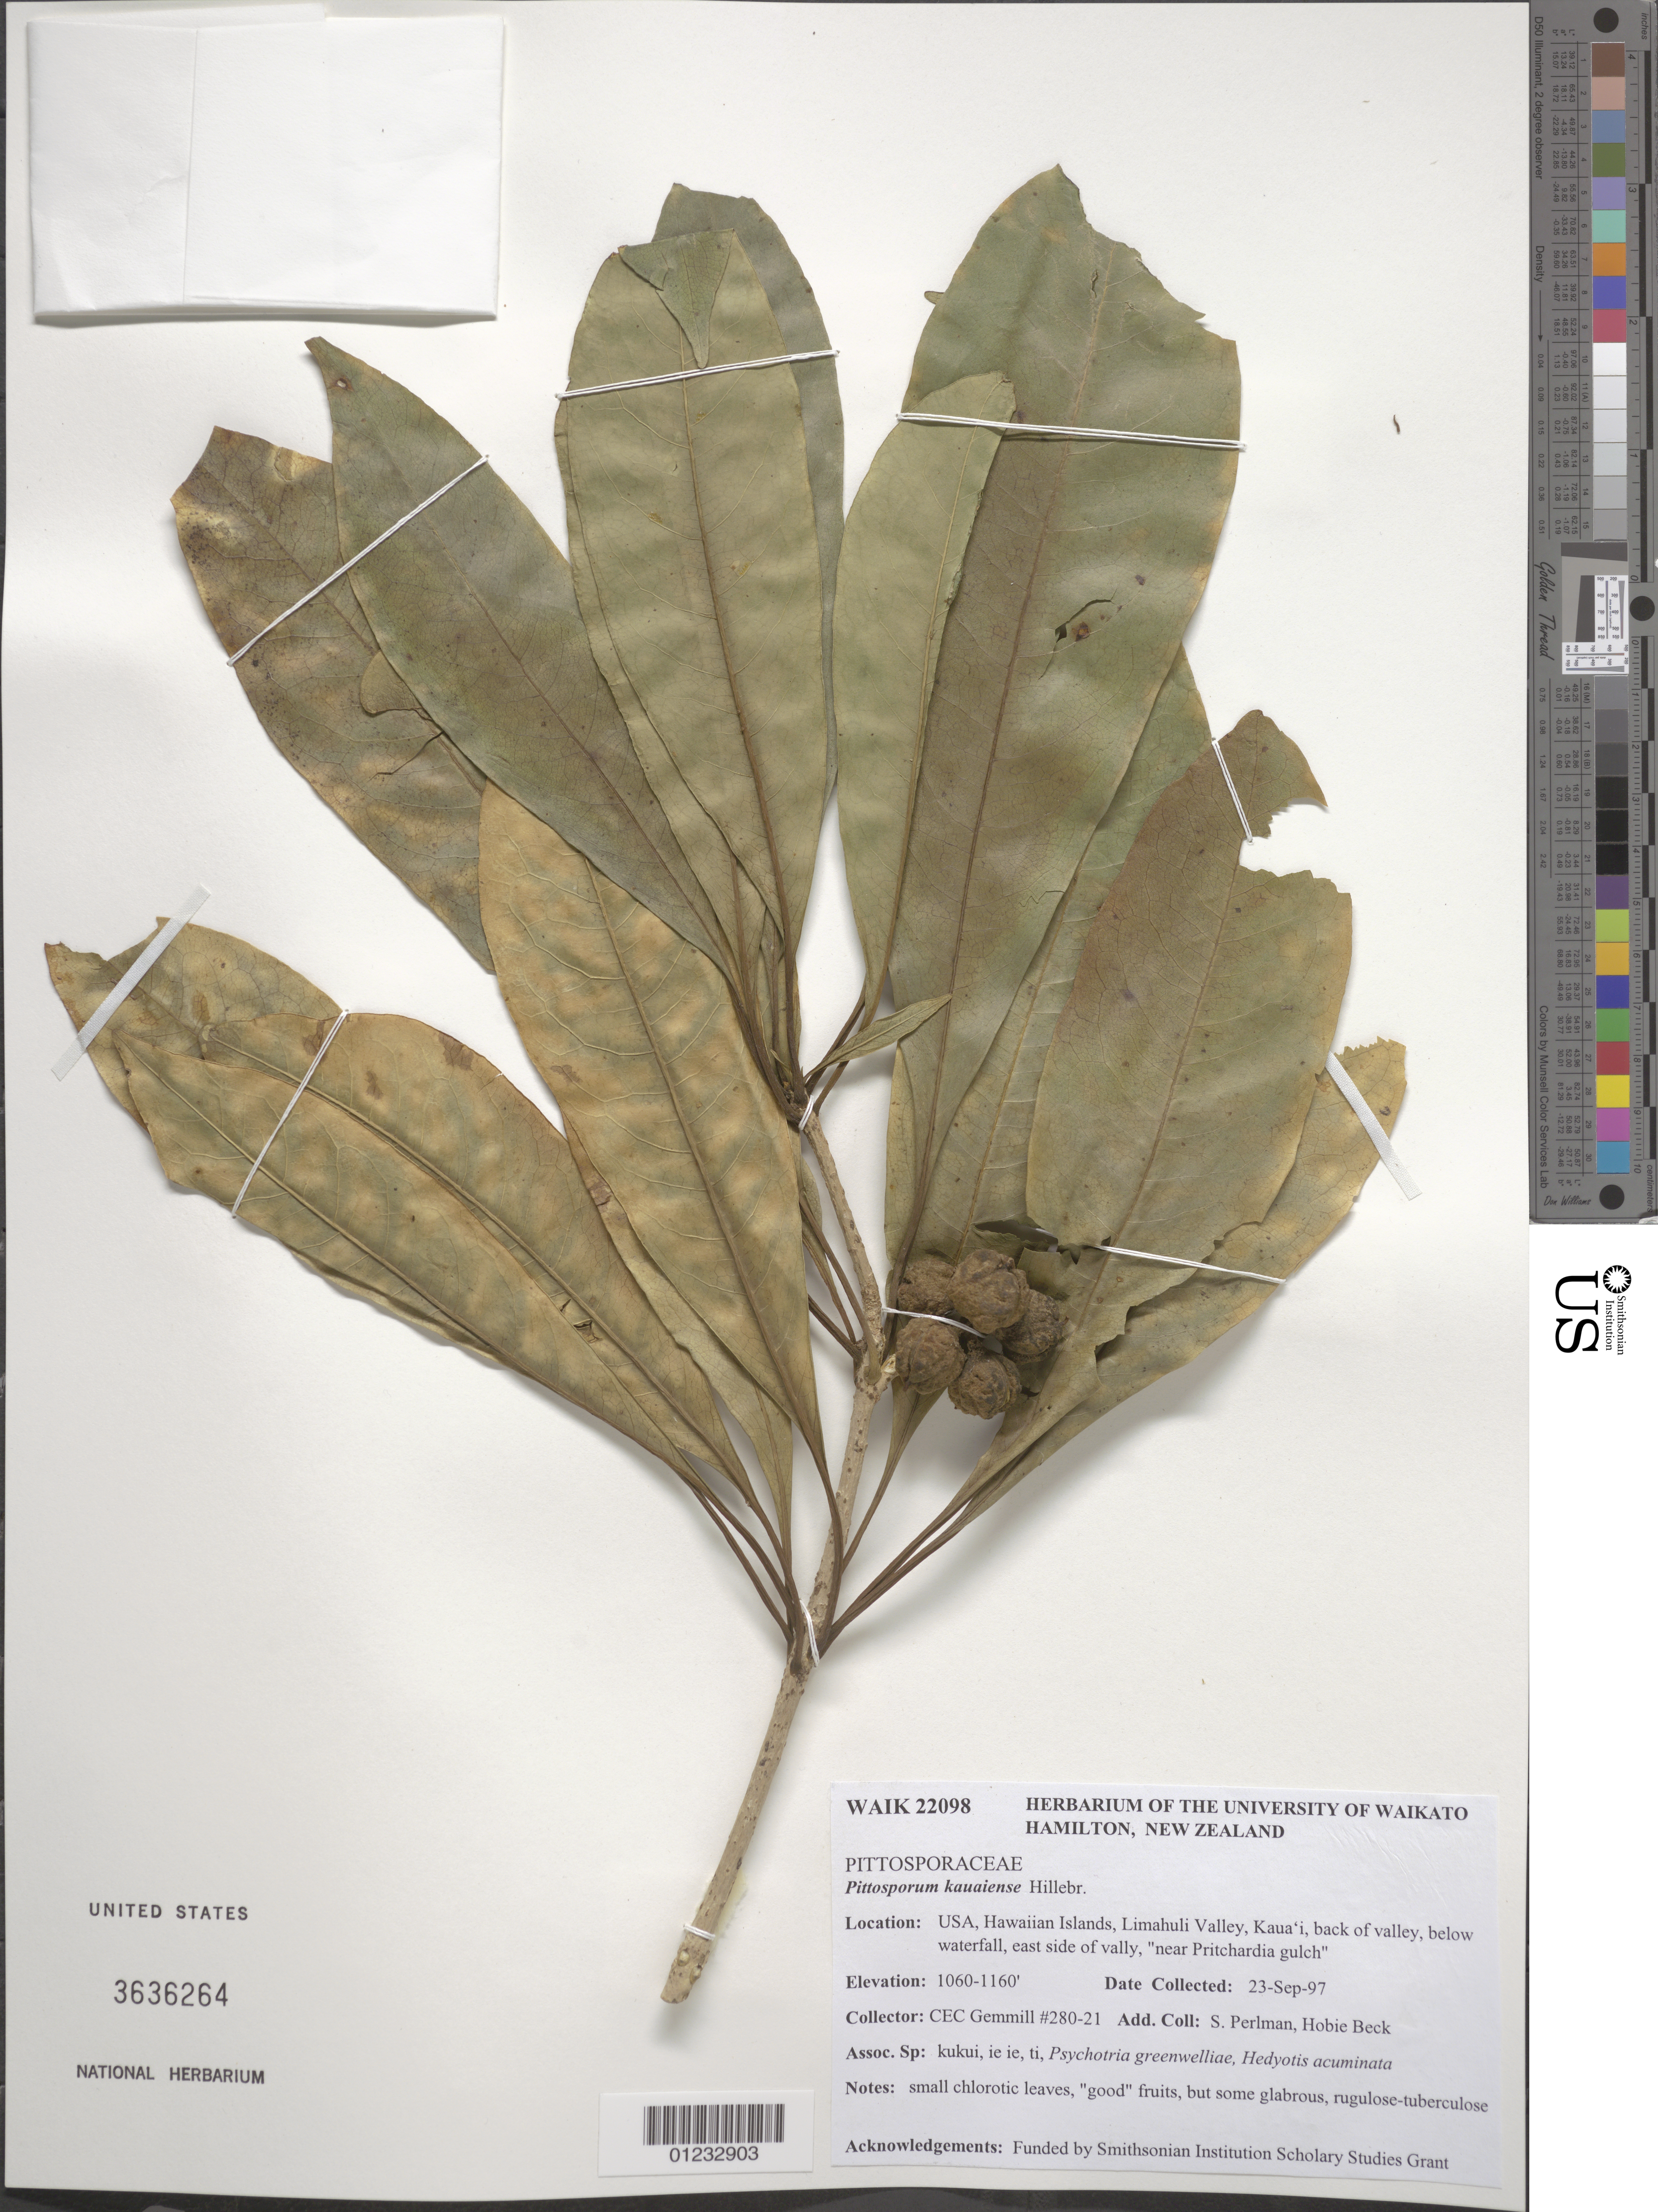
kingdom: Plantae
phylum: Tracheophyta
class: Magnoliopsida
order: Apiales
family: Pittosporaceae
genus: Pittosporum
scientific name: Pittosporum kauaiense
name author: Hillebr.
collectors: C. Gemmill, S. P. Perlman & H. Beck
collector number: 280-21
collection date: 1997-09-23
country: United States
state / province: Hawaii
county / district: Kaui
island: Kaua'i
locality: Limahuli Valley, back of valley, below waterfall, east side of valley, near "Pritchardia" gulch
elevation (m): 323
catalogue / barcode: US 3636264